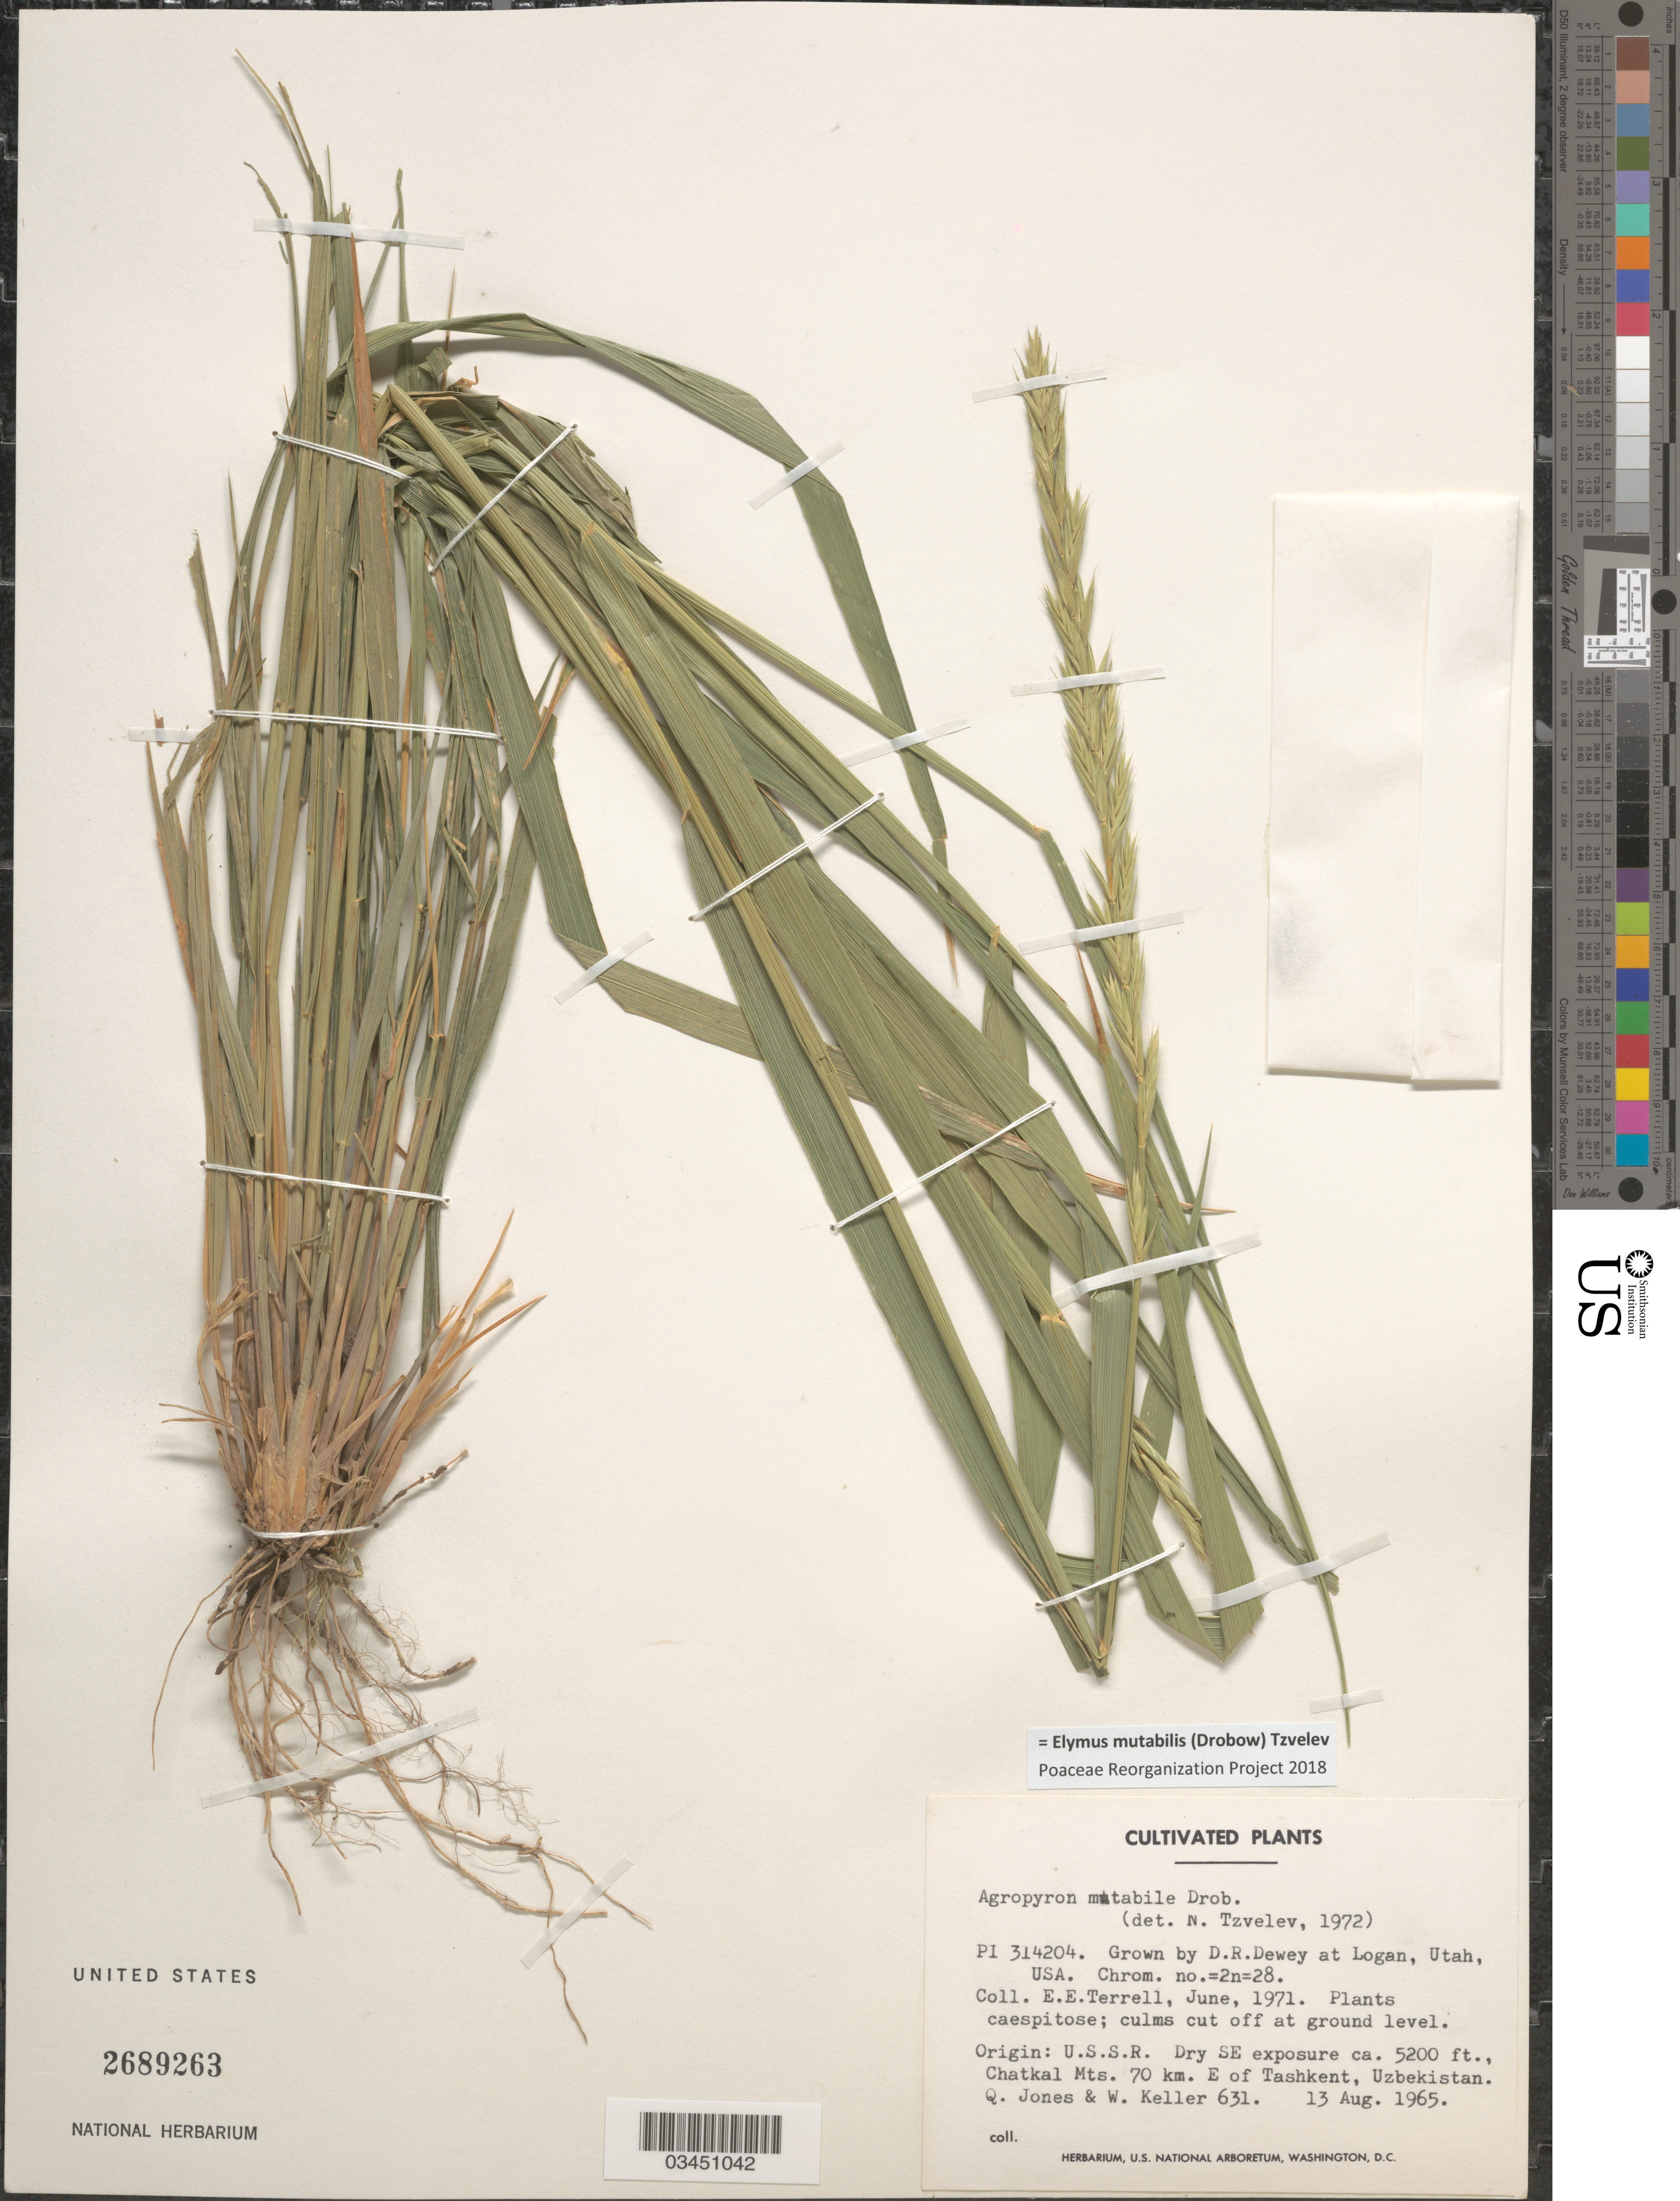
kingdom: Plantae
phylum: Tracheophyta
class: Liliopsida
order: Poales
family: Poaceae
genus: Elymus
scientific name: Elymus mutabilis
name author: (Drobow) Tzvelev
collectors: D. Dewey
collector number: PI314204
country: United States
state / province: Utah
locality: At Logan.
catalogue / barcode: US 2689263